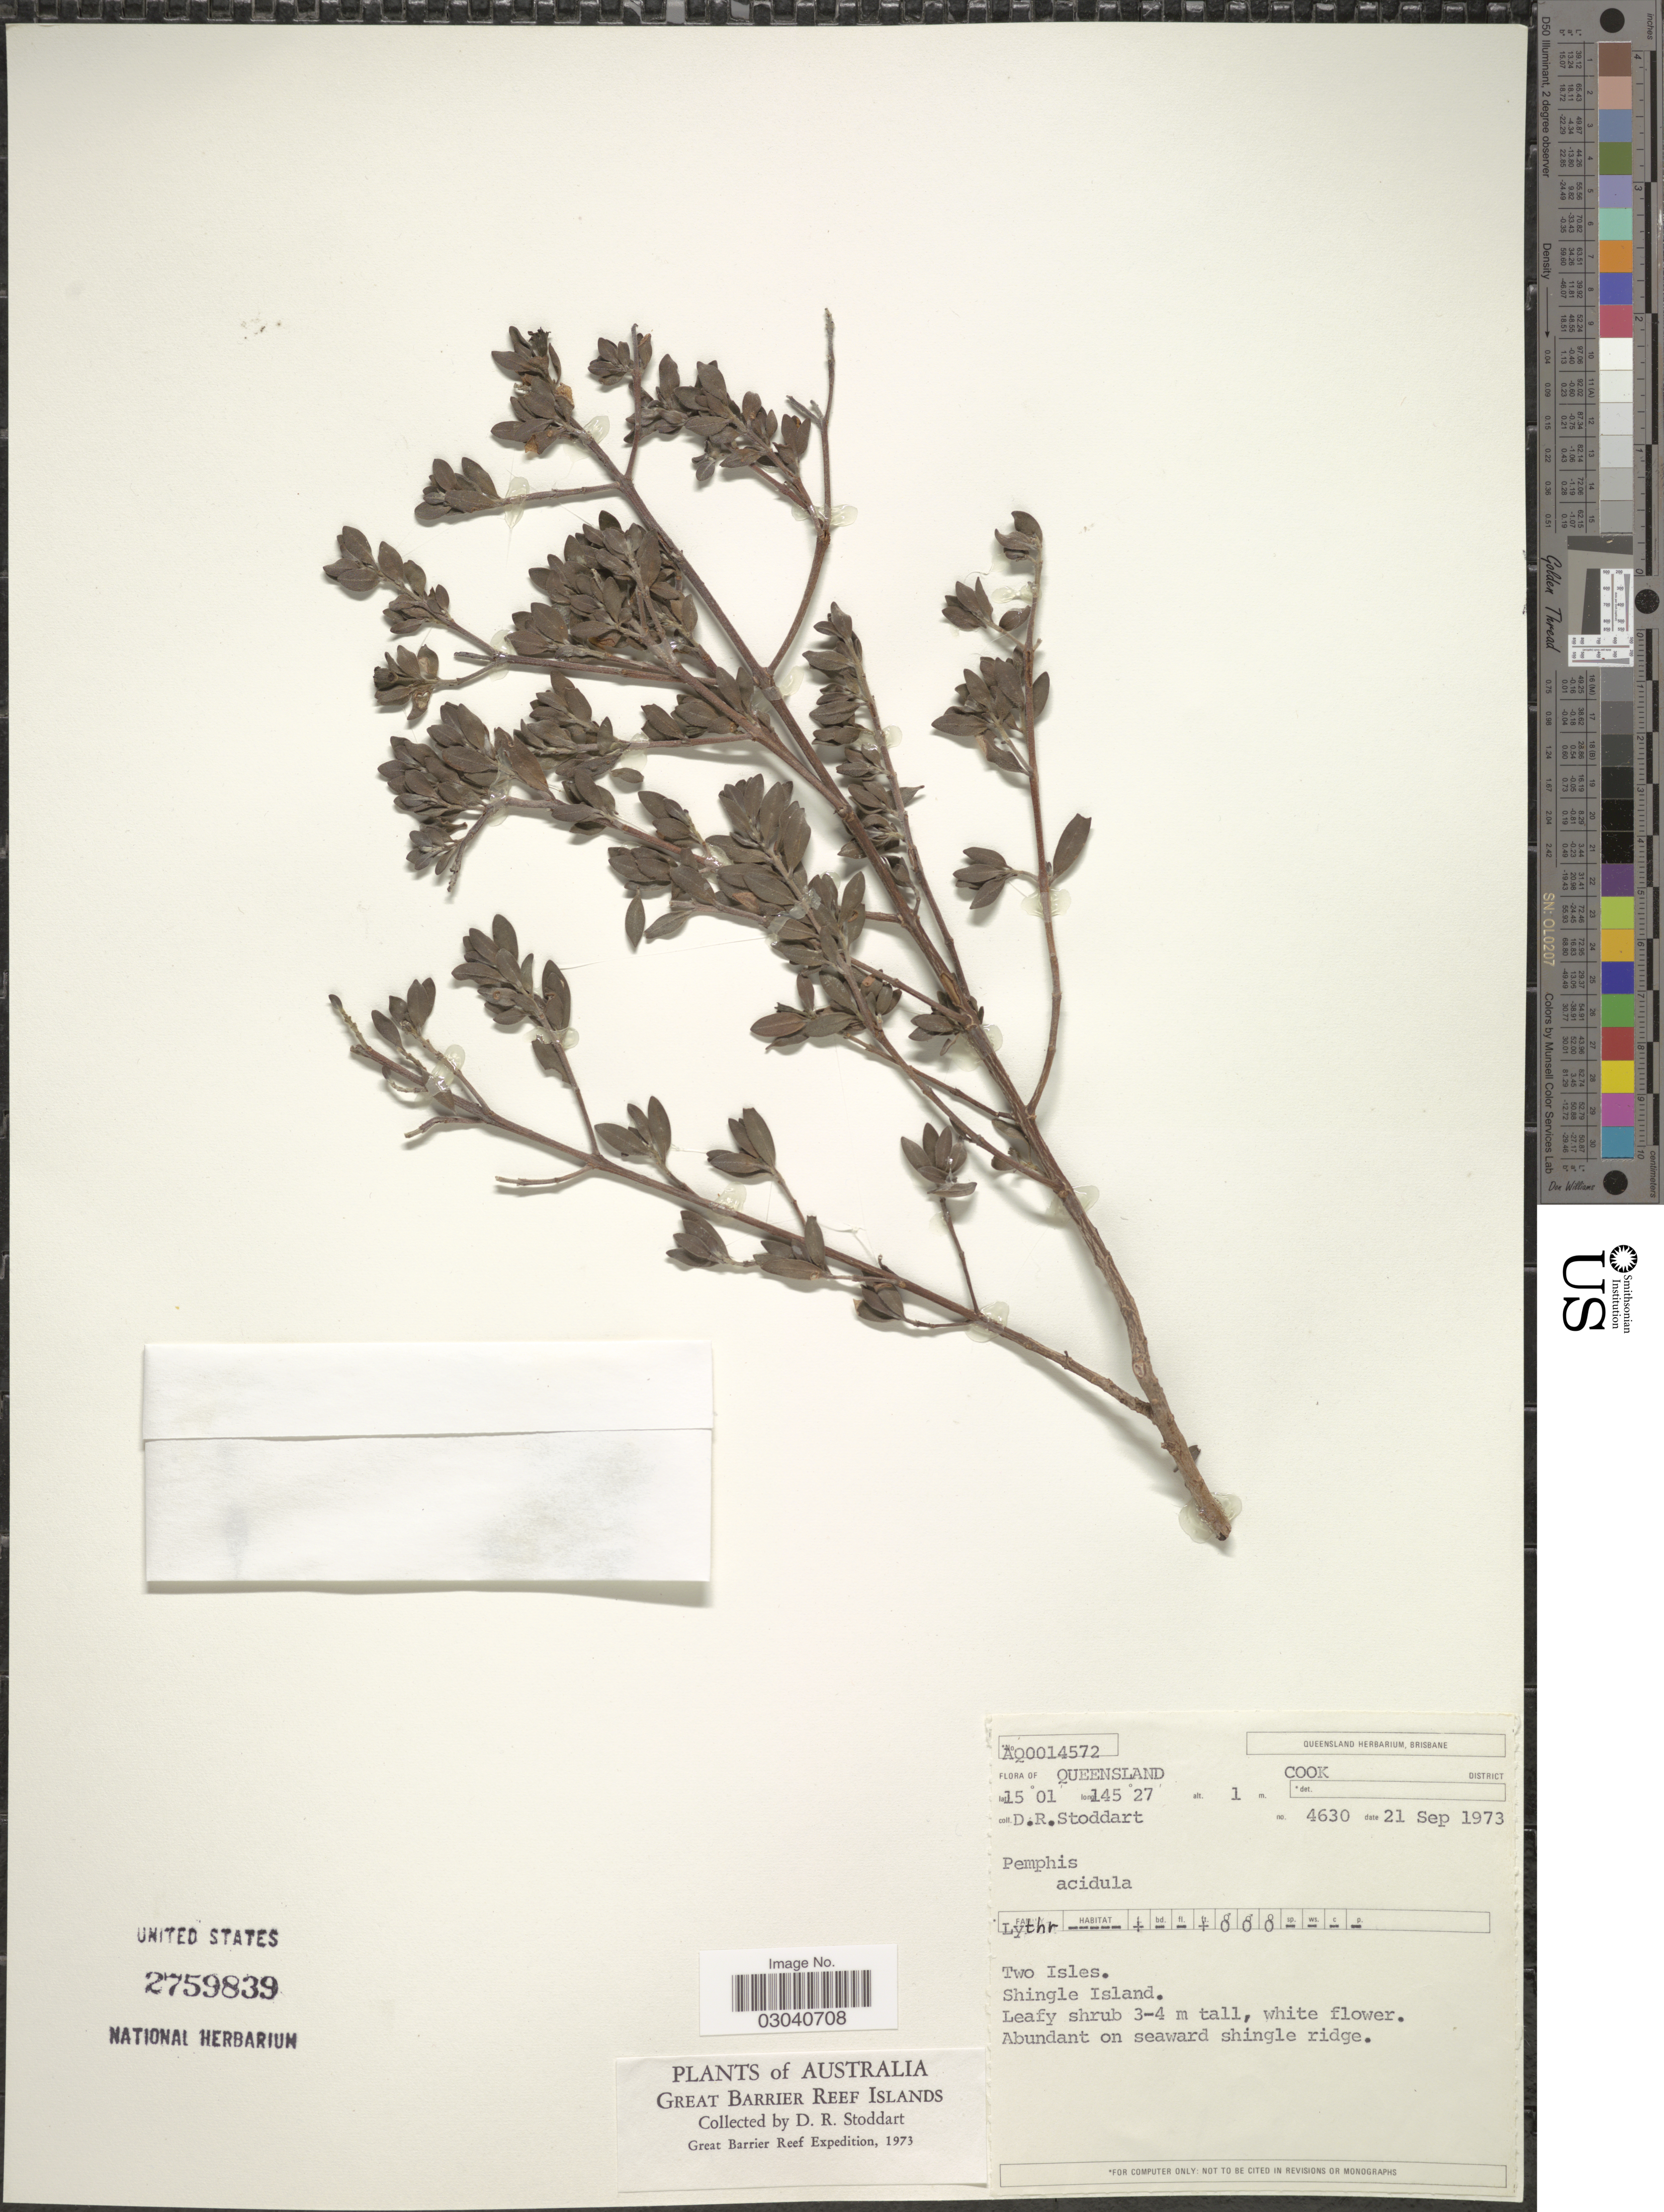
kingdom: Plantae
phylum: Tracheophyta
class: Magnoliopsida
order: Myrtales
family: Lythraceae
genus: Pemphis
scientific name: Pemphis acidula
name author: J.R. Forst. & G. Forst.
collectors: D. R. Stoddart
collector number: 4630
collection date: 1973-09-21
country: Australia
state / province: Queensland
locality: Great Barrier Reef Islands. Cook District. Two Isles. Shingle Island.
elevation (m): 1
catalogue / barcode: US 2759839